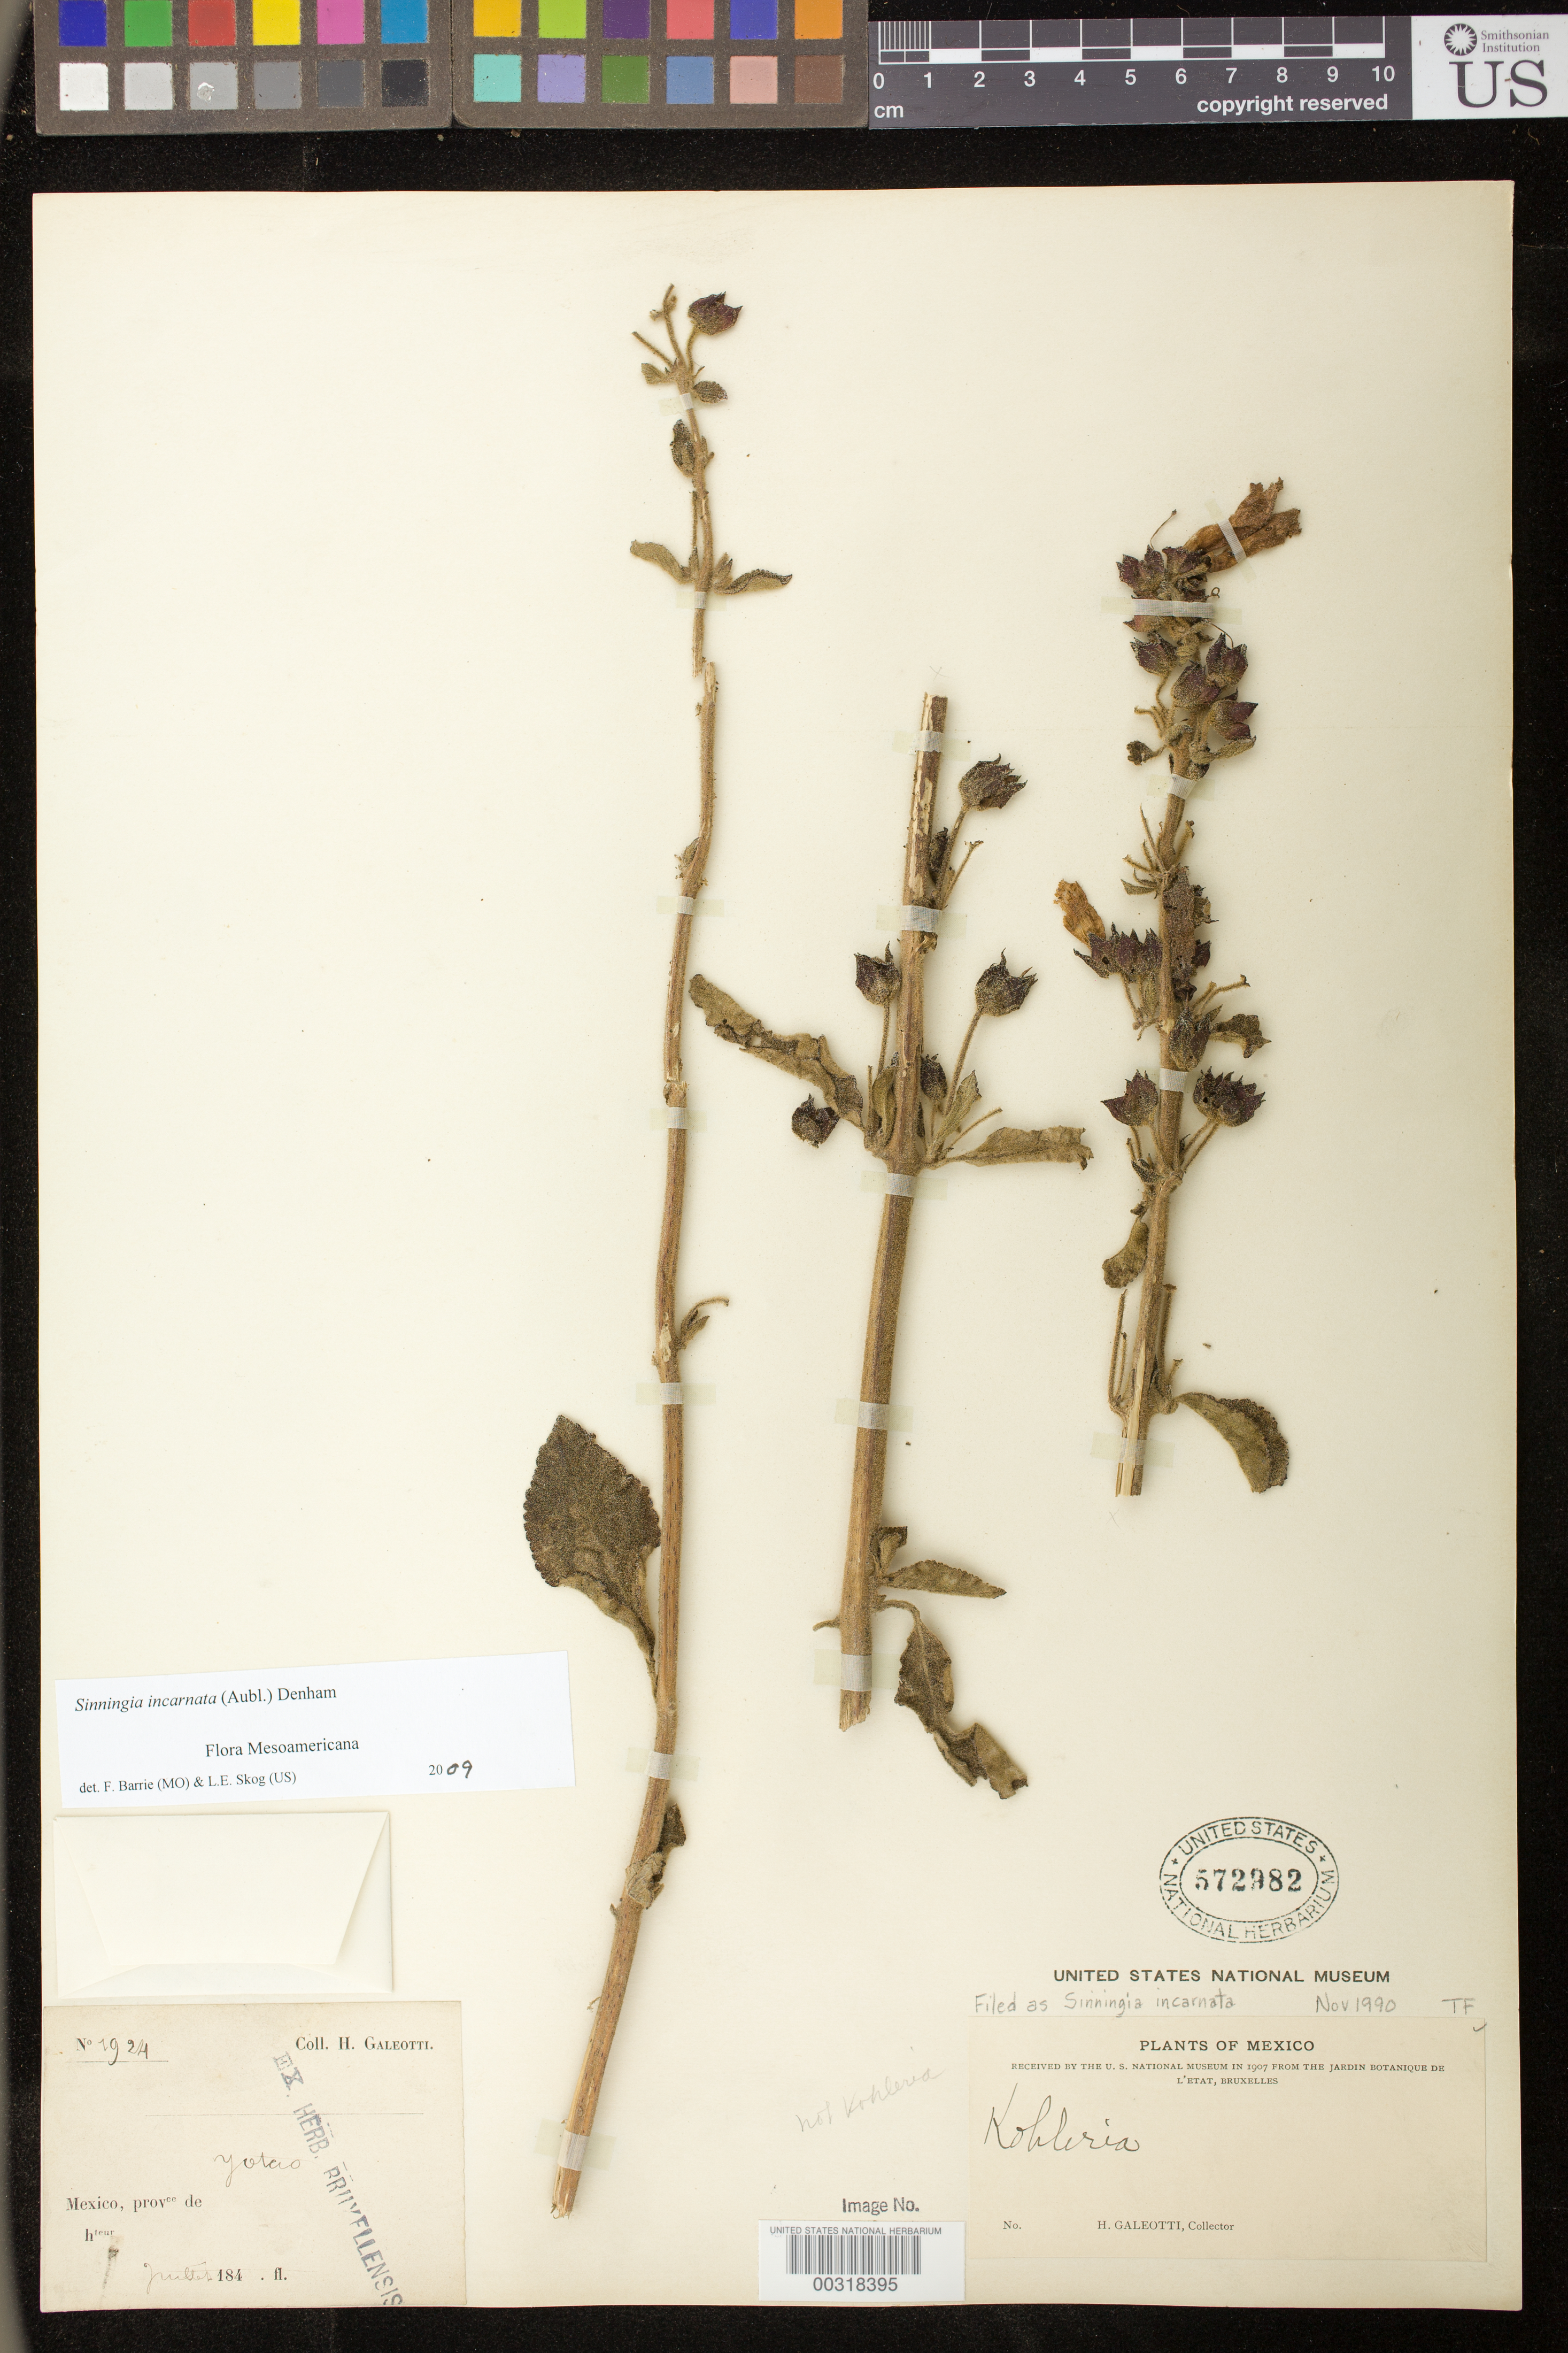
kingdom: Plantae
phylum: Tracheophyta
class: Magnoliopsida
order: Lamiales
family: Gesneriaceae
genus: Sinningia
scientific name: Sinningia incarnata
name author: (Aubl.) D.L. Denham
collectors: H. G. Galeotti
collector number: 1924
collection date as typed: Jul 184-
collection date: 1840-07/1849-07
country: Mexico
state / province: Oaxaca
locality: Yotao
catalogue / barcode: US 572982